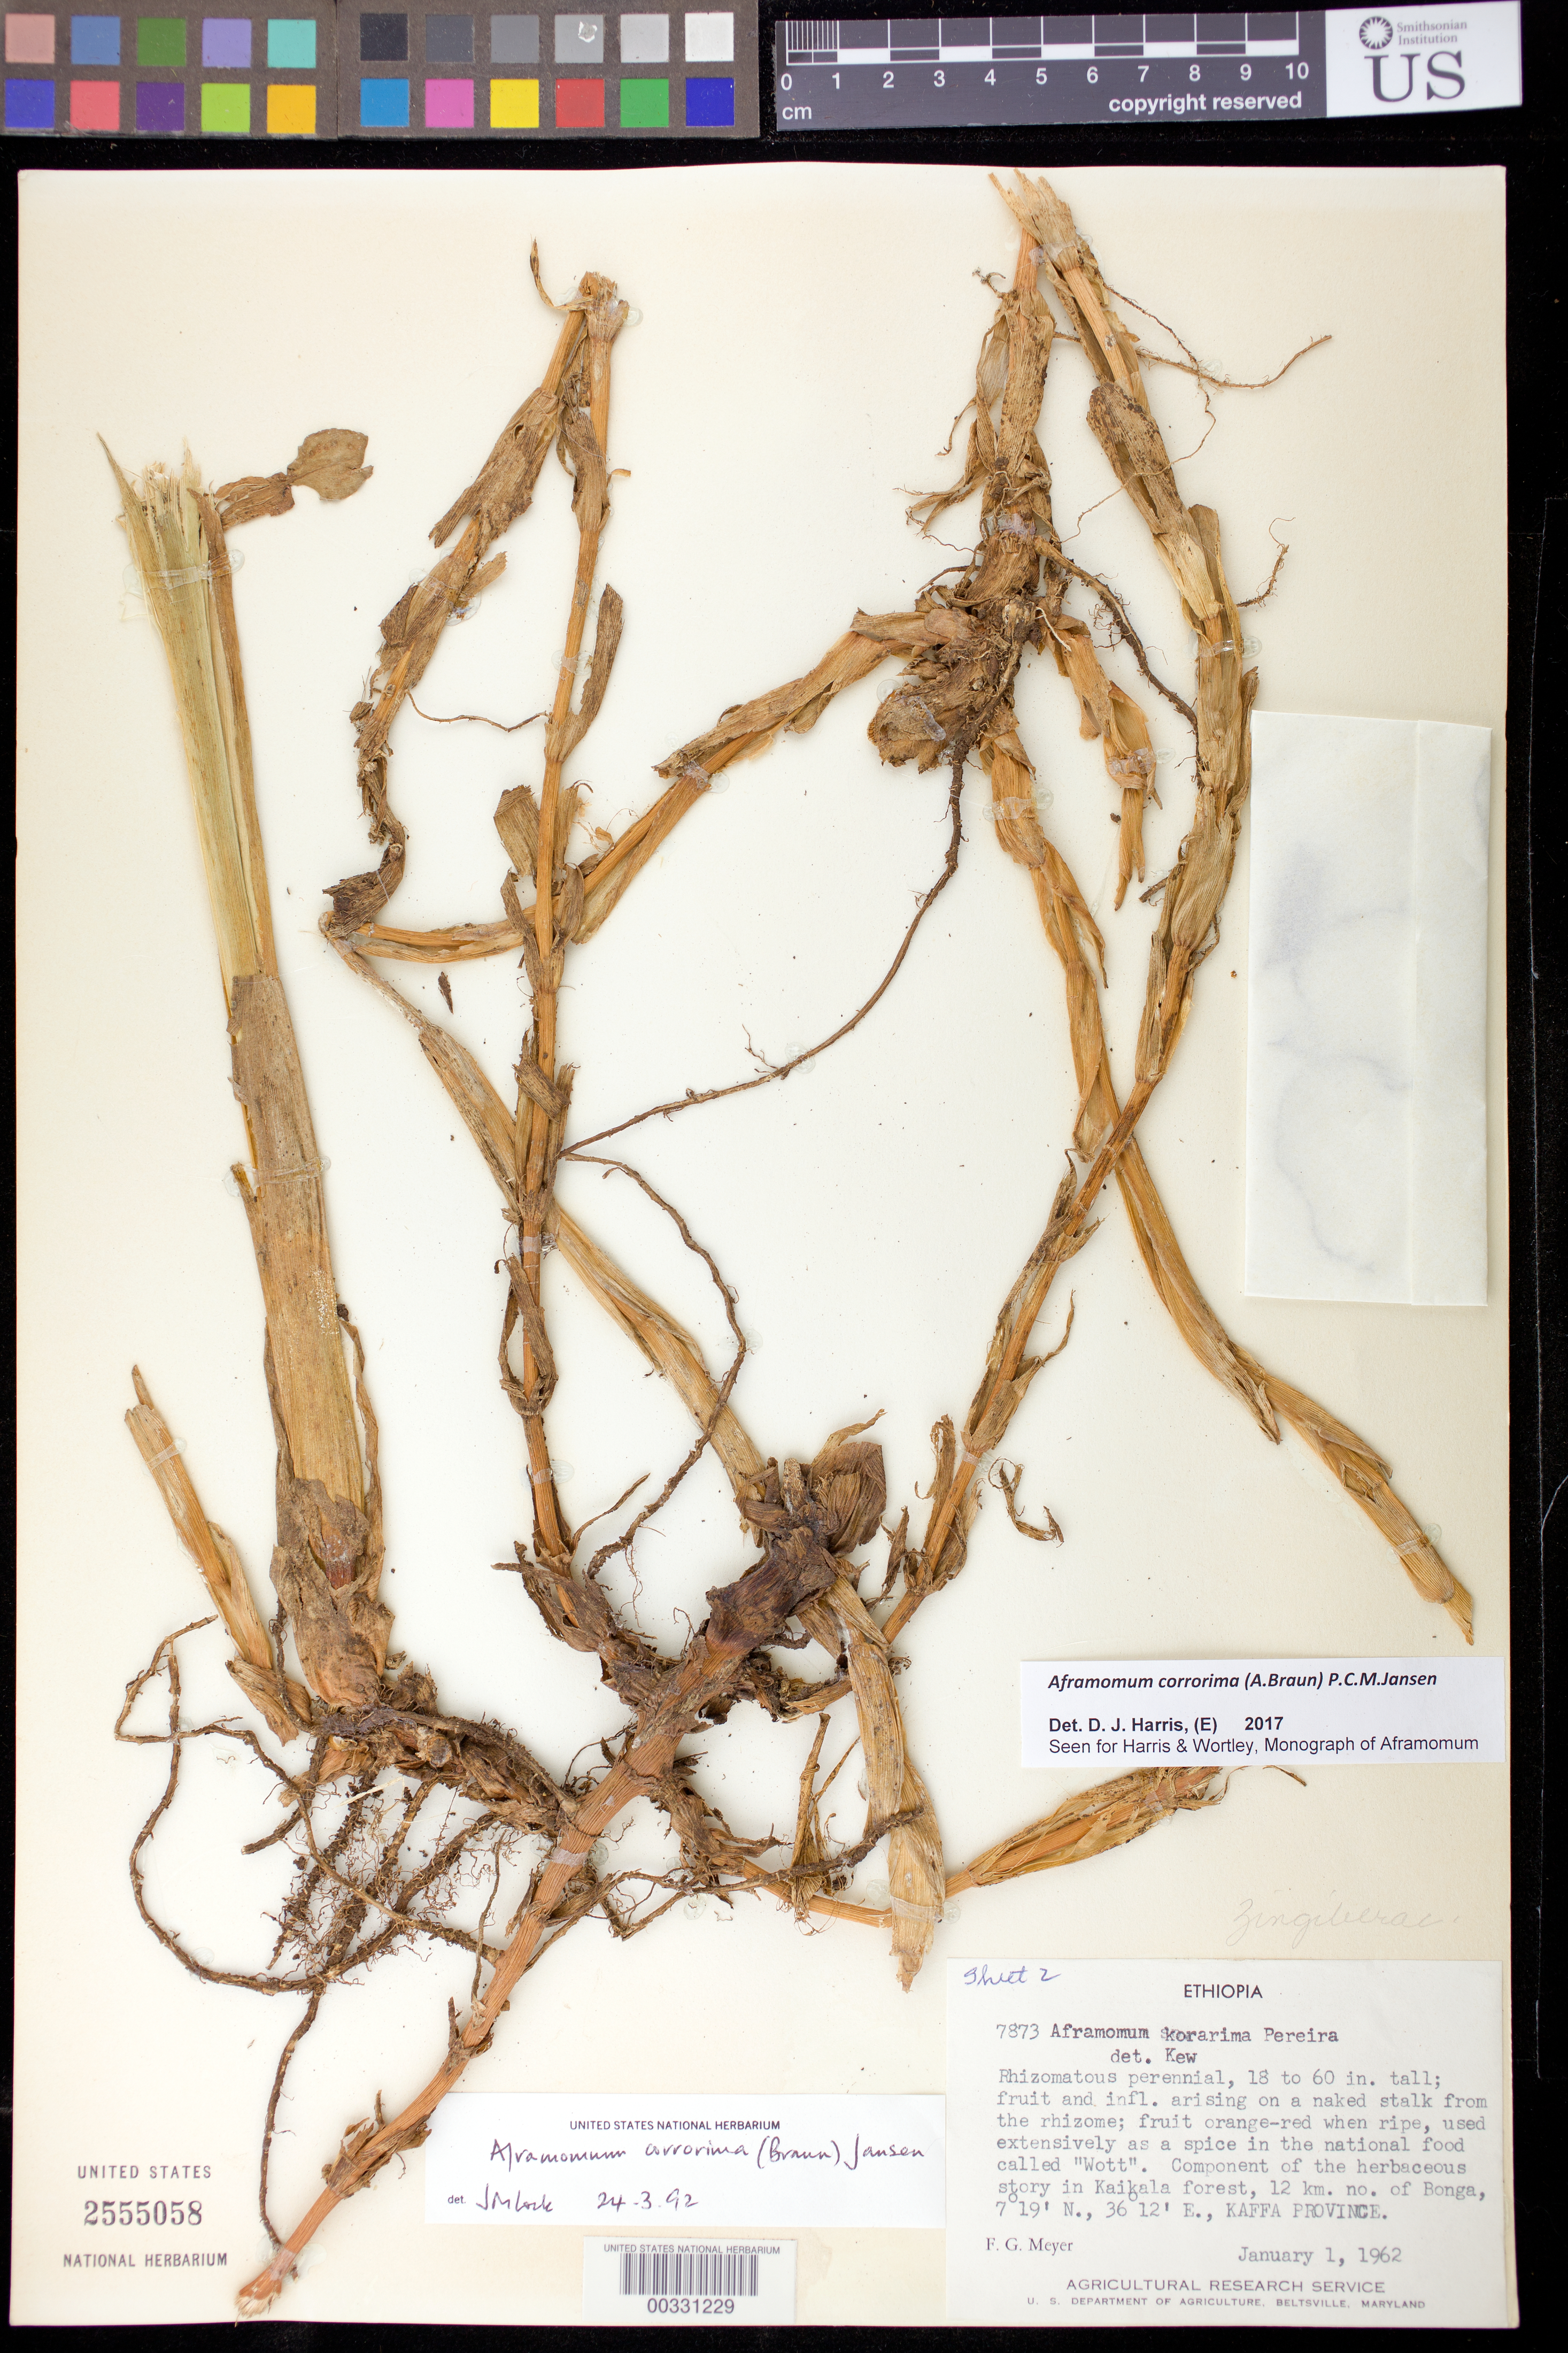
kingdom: Plantae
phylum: Tracheophyta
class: Liliopsida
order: Zingiberales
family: Zingiberaceae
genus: Aframomum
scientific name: Aframomum corrorima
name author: (A. Braun) P.C.M. Jansen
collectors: F. G. Meyer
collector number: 7873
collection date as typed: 01 Jan 1962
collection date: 1962-01-01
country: Ethiopia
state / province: South West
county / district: Keffa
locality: Kaffa prov, component of herbaceous story in kaikala forest, 12 km n of bonga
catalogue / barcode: US 2555058